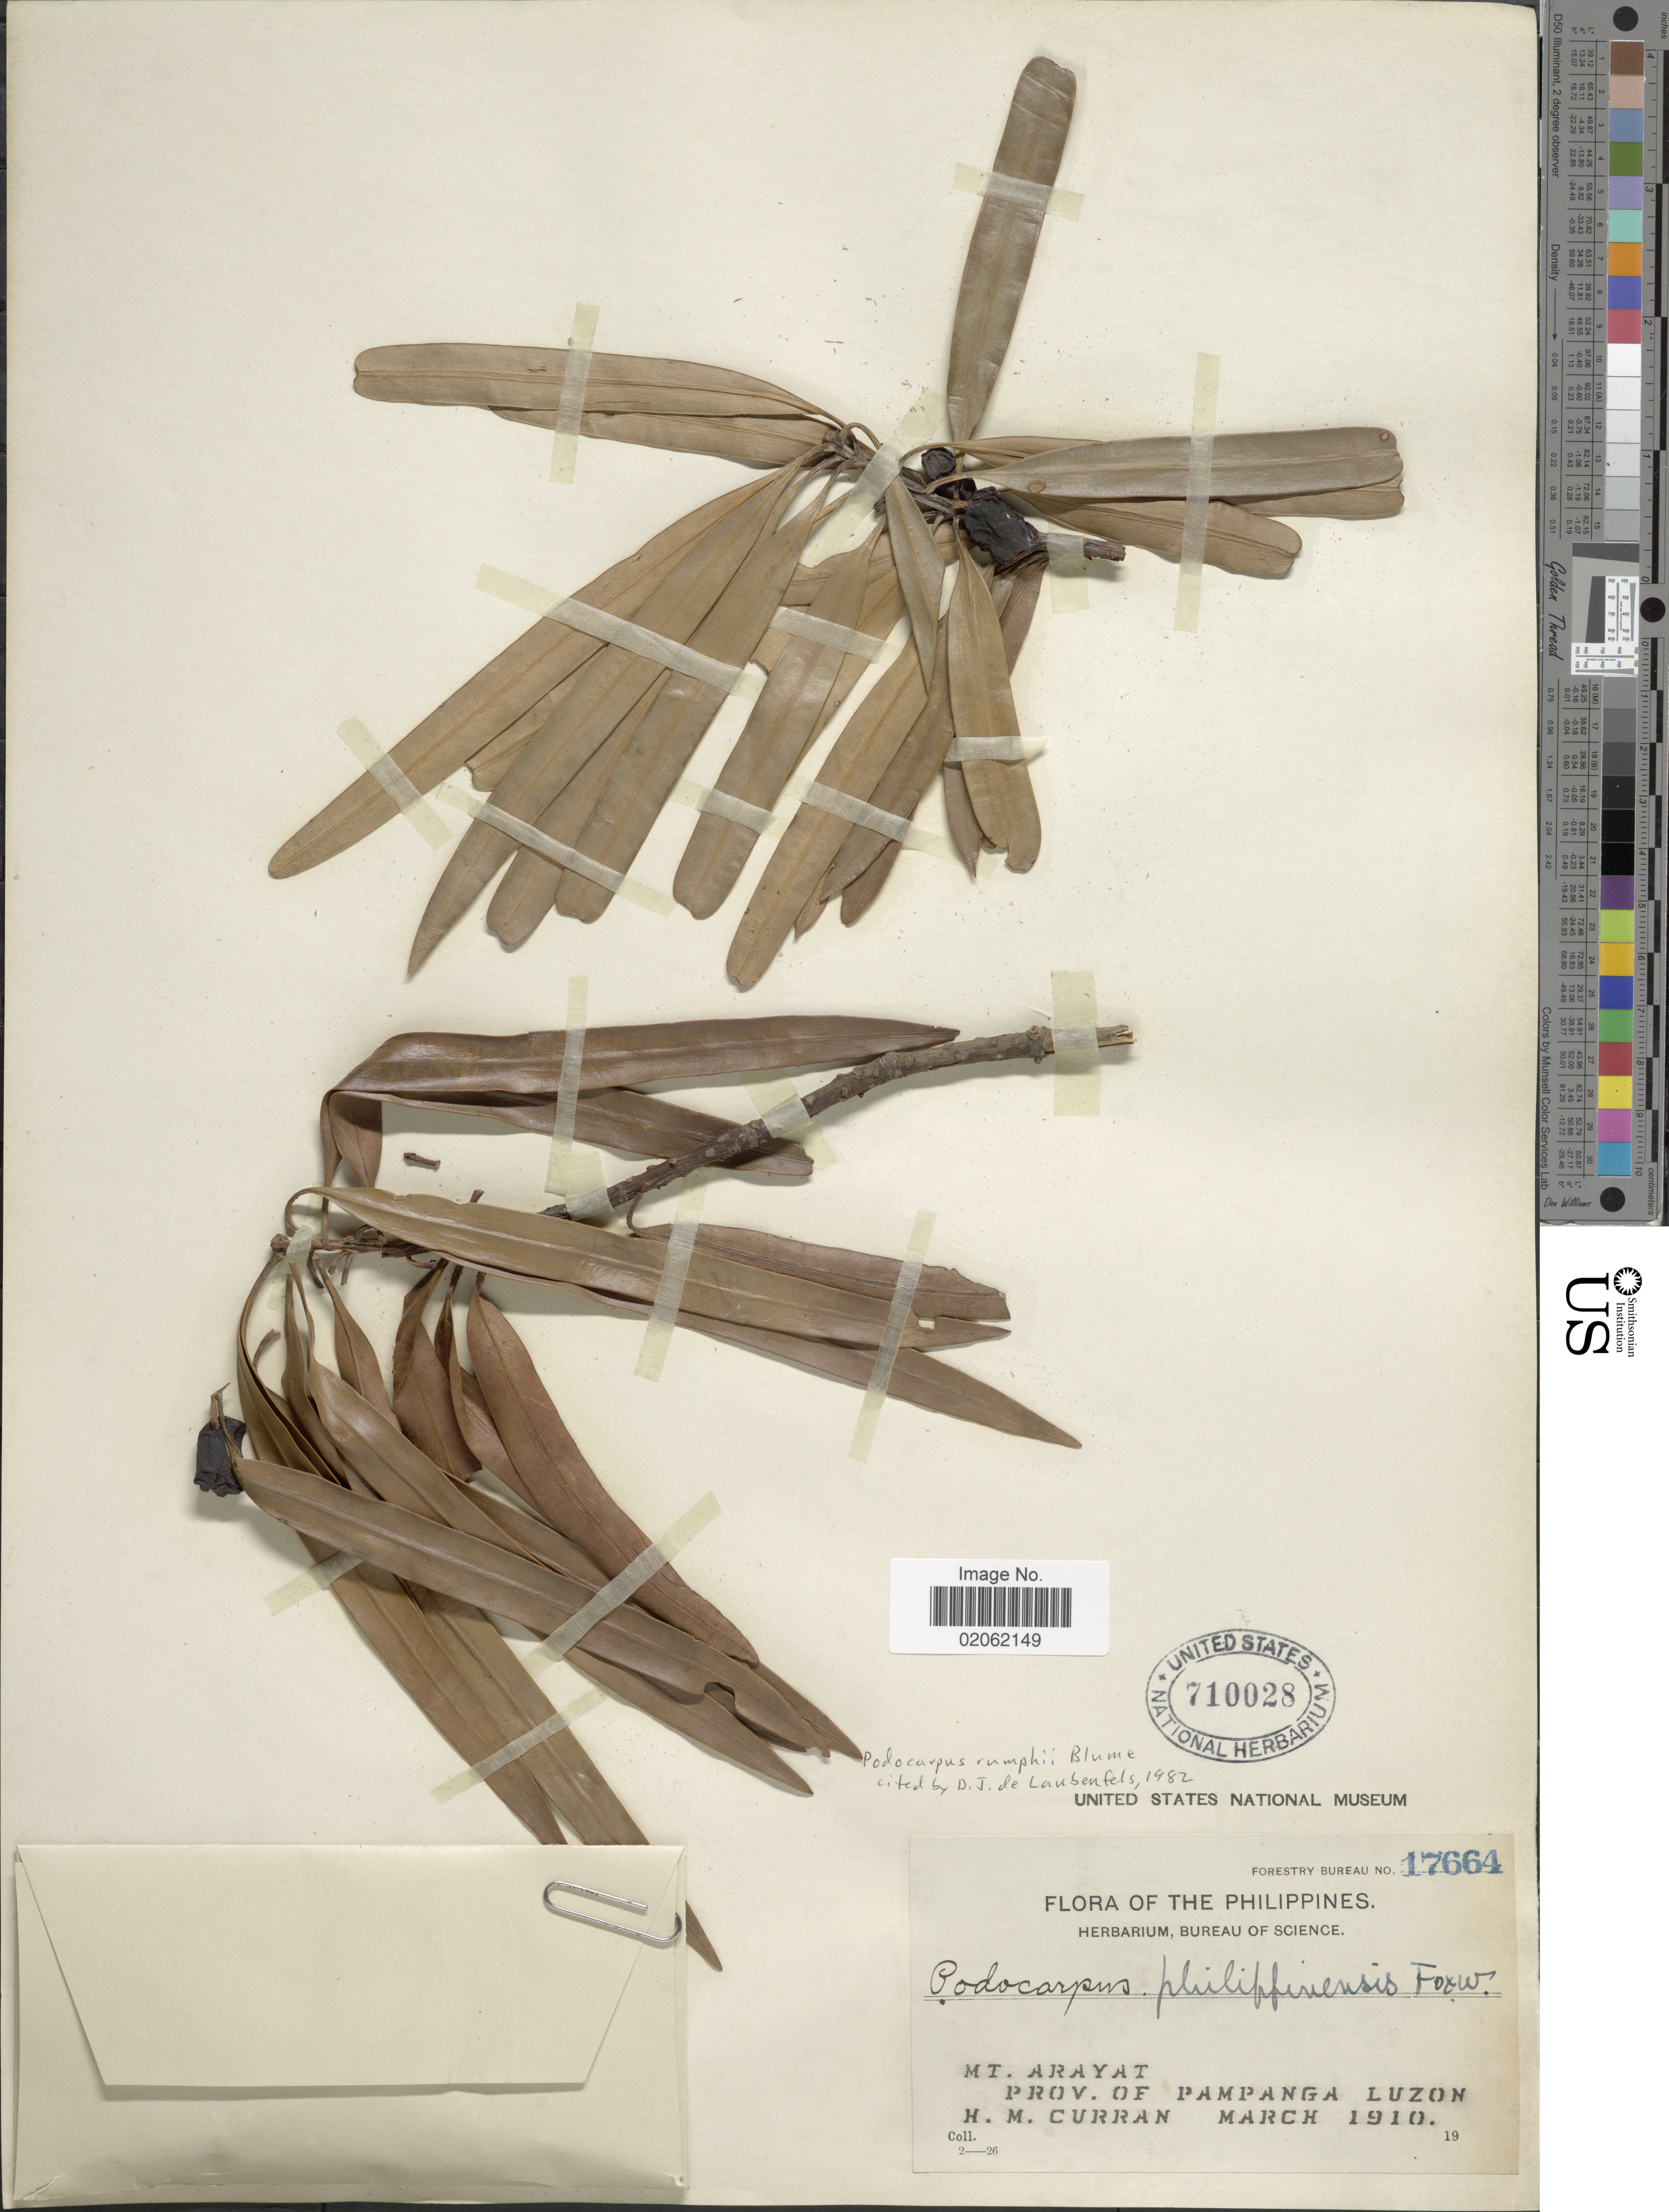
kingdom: Plantae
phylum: Tracheophyta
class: Pinopsida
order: Pinales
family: Podocarpaceae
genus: Podocarpus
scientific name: Podocarpus rumphii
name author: Blume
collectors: H. M. Curran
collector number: Forestry Bureau 17664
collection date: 1910-03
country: Philippines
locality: Mt Arayat, Prov of Pampanga Luzon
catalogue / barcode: US 710028